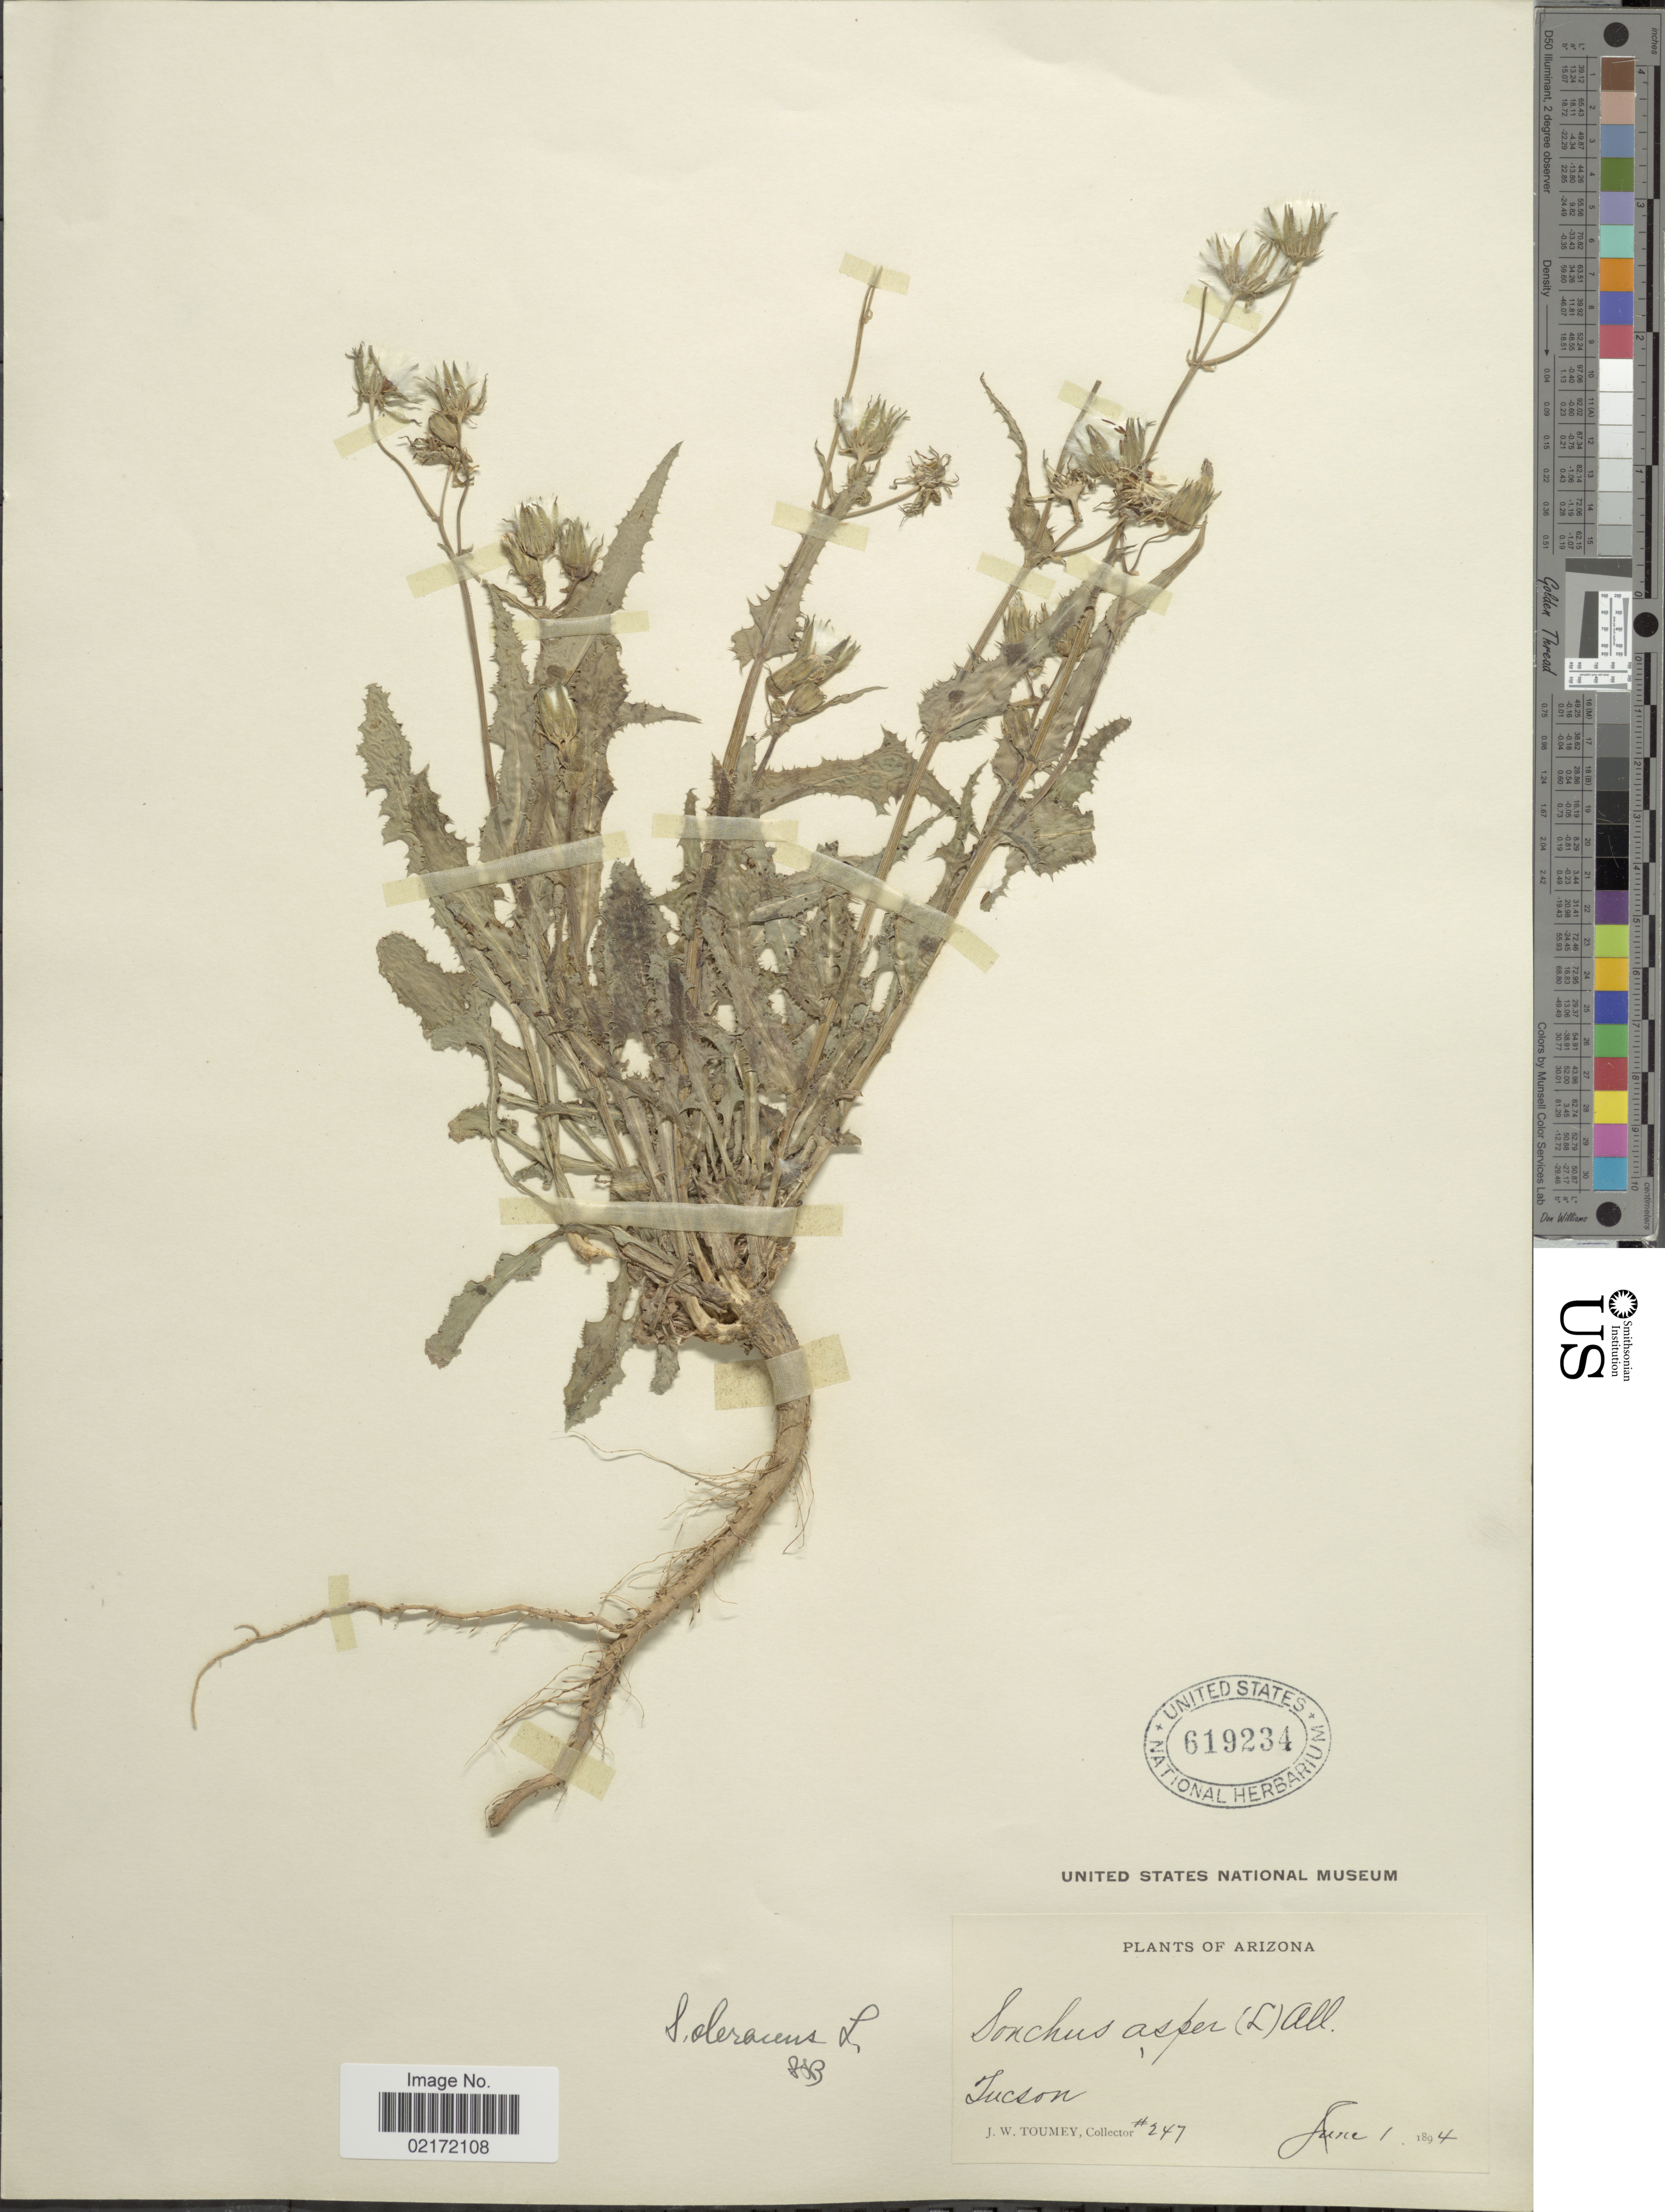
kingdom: Plantae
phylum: Tracheophyta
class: Magnoliopsida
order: Asterales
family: Asteraceae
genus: Sonchus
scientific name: Sonchus oleraceus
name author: L.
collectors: J. W. Toumey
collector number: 247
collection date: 1894-06-01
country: United States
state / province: Arizona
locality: Tucson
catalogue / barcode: US 619234